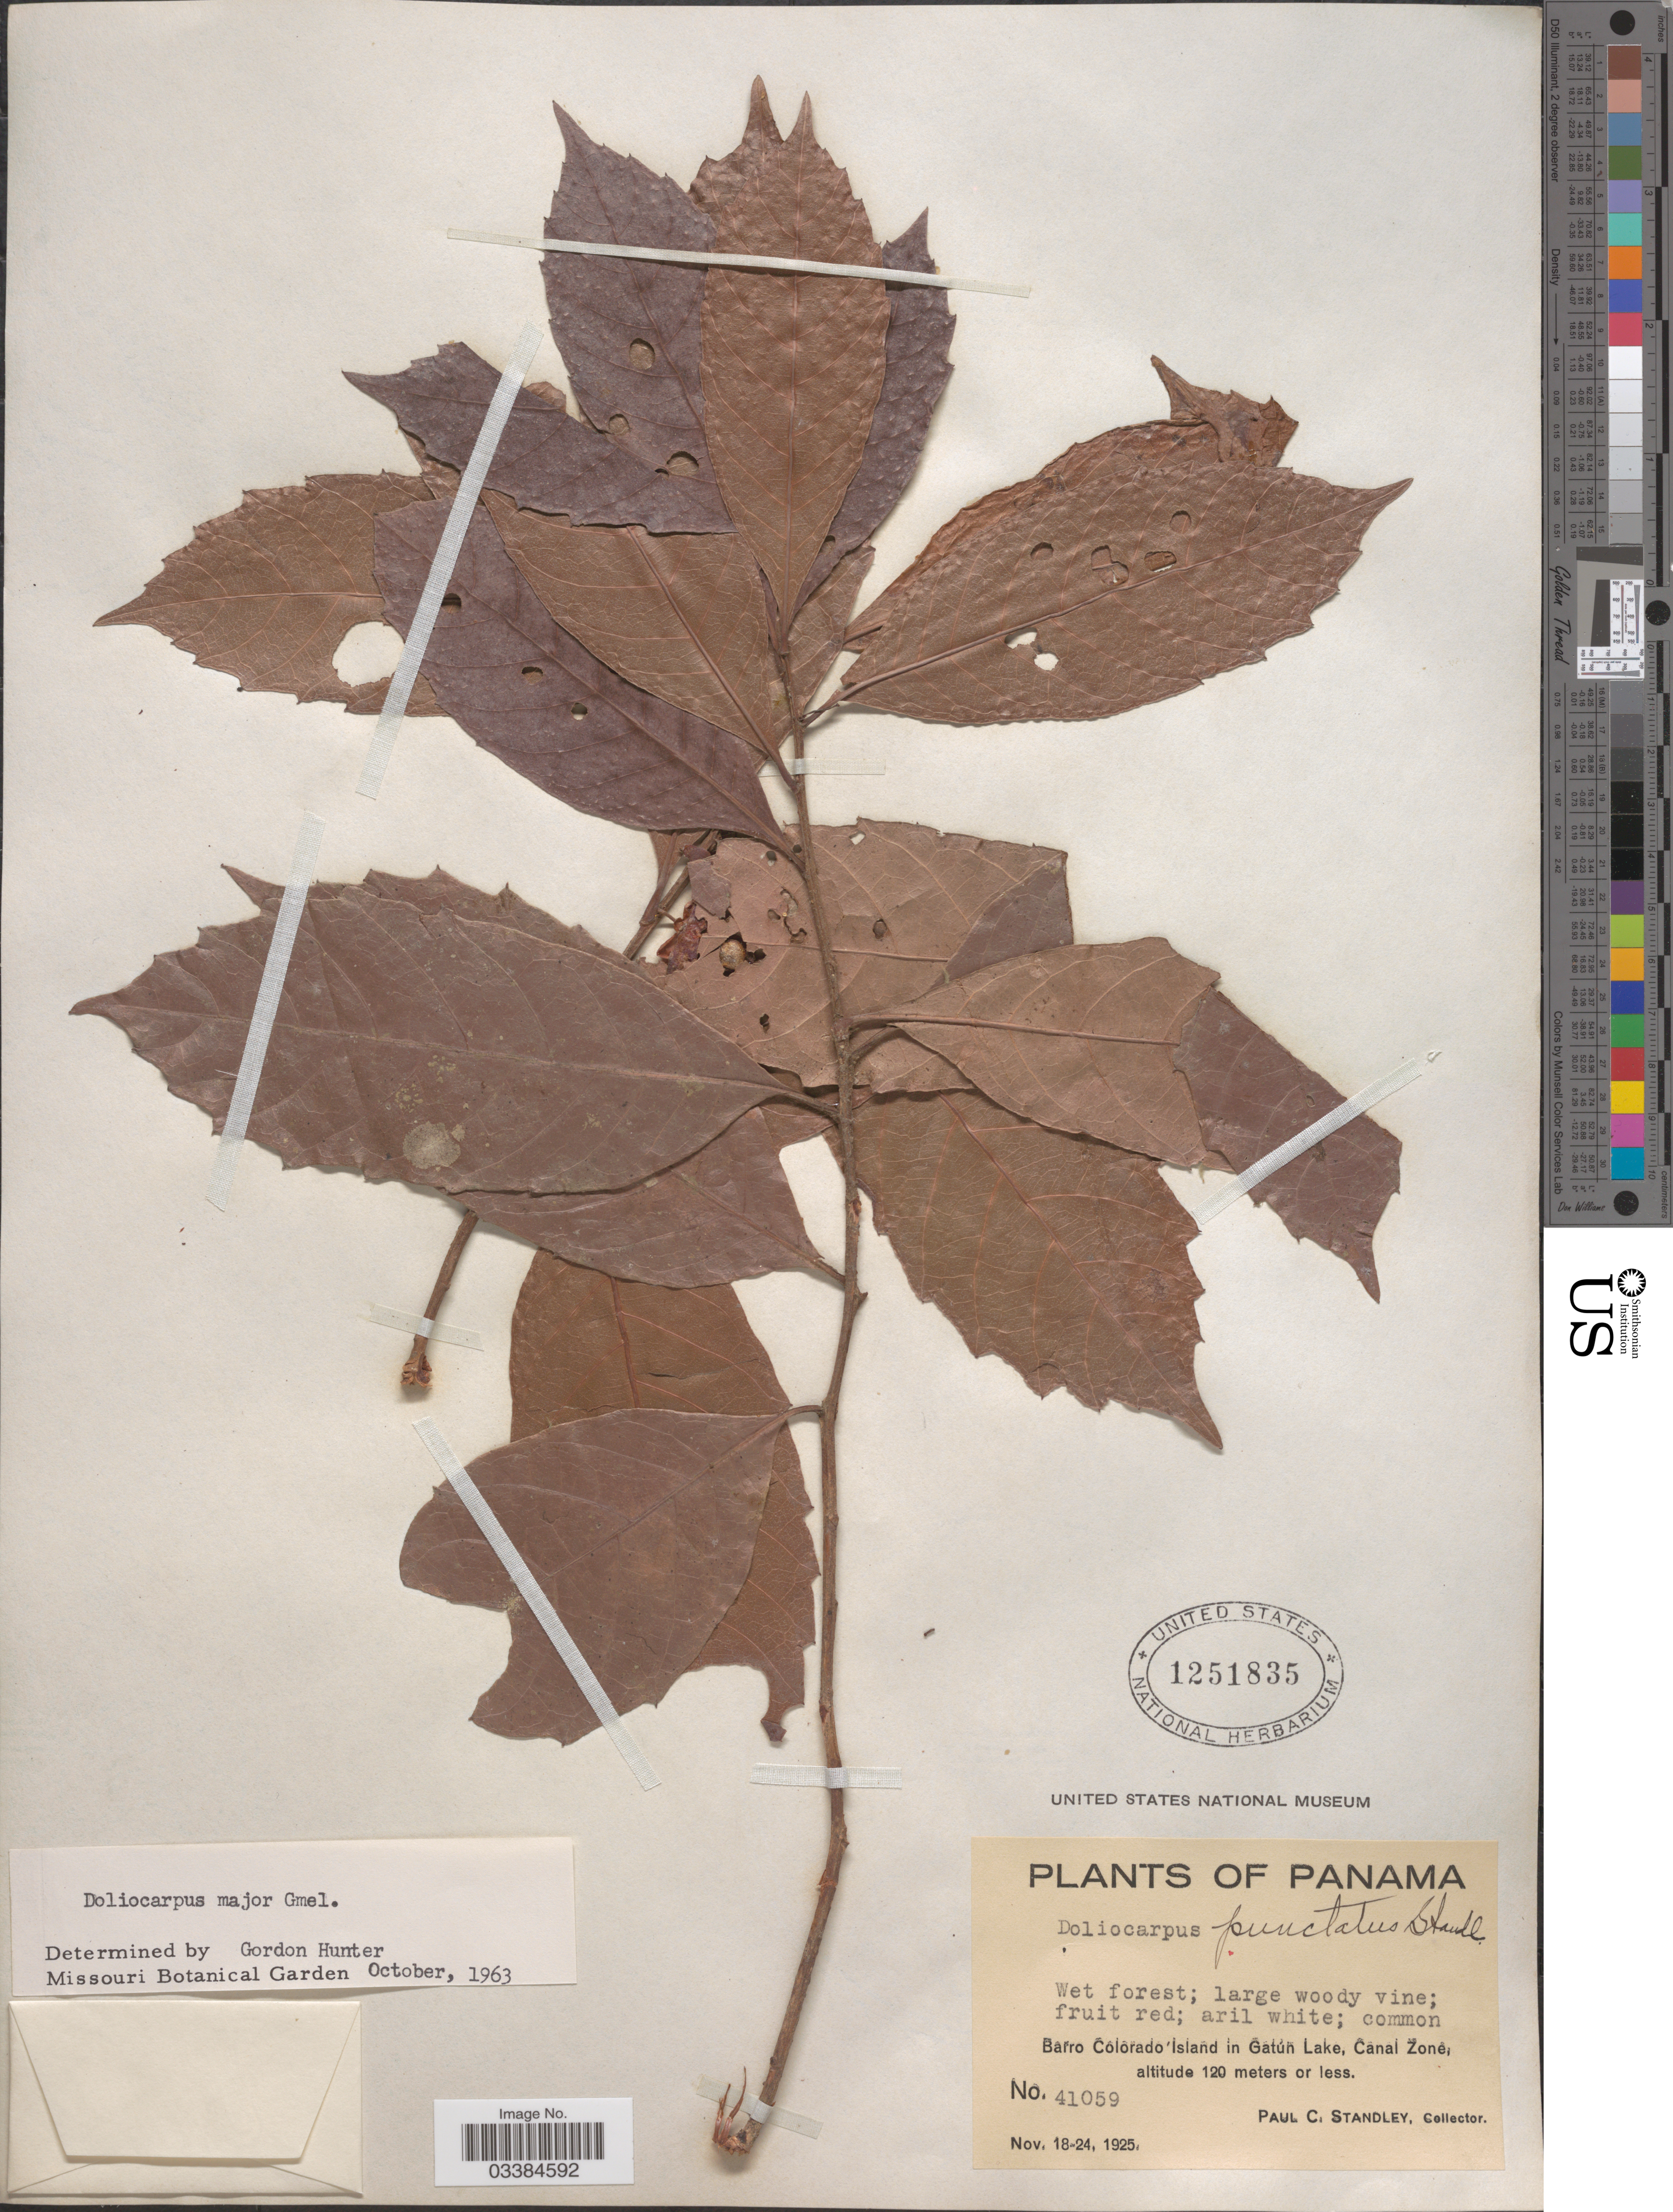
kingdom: Plantae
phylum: Tracheophyta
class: Magnoliopsida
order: Dilleniales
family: Dilleniaceae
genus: Doliocarpus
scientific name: Doliocarpus major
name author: J.F. Gmel.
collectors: P. C. Standley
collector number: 41059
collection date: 1925-11-18/1925-11-24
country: Panama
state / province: Panamá Oeste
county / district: Canal Zone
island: Barro Colorado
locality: Barro Colorado Island in Gatun Lake, Canal Zone.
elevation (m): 120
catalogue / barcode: US 1251835